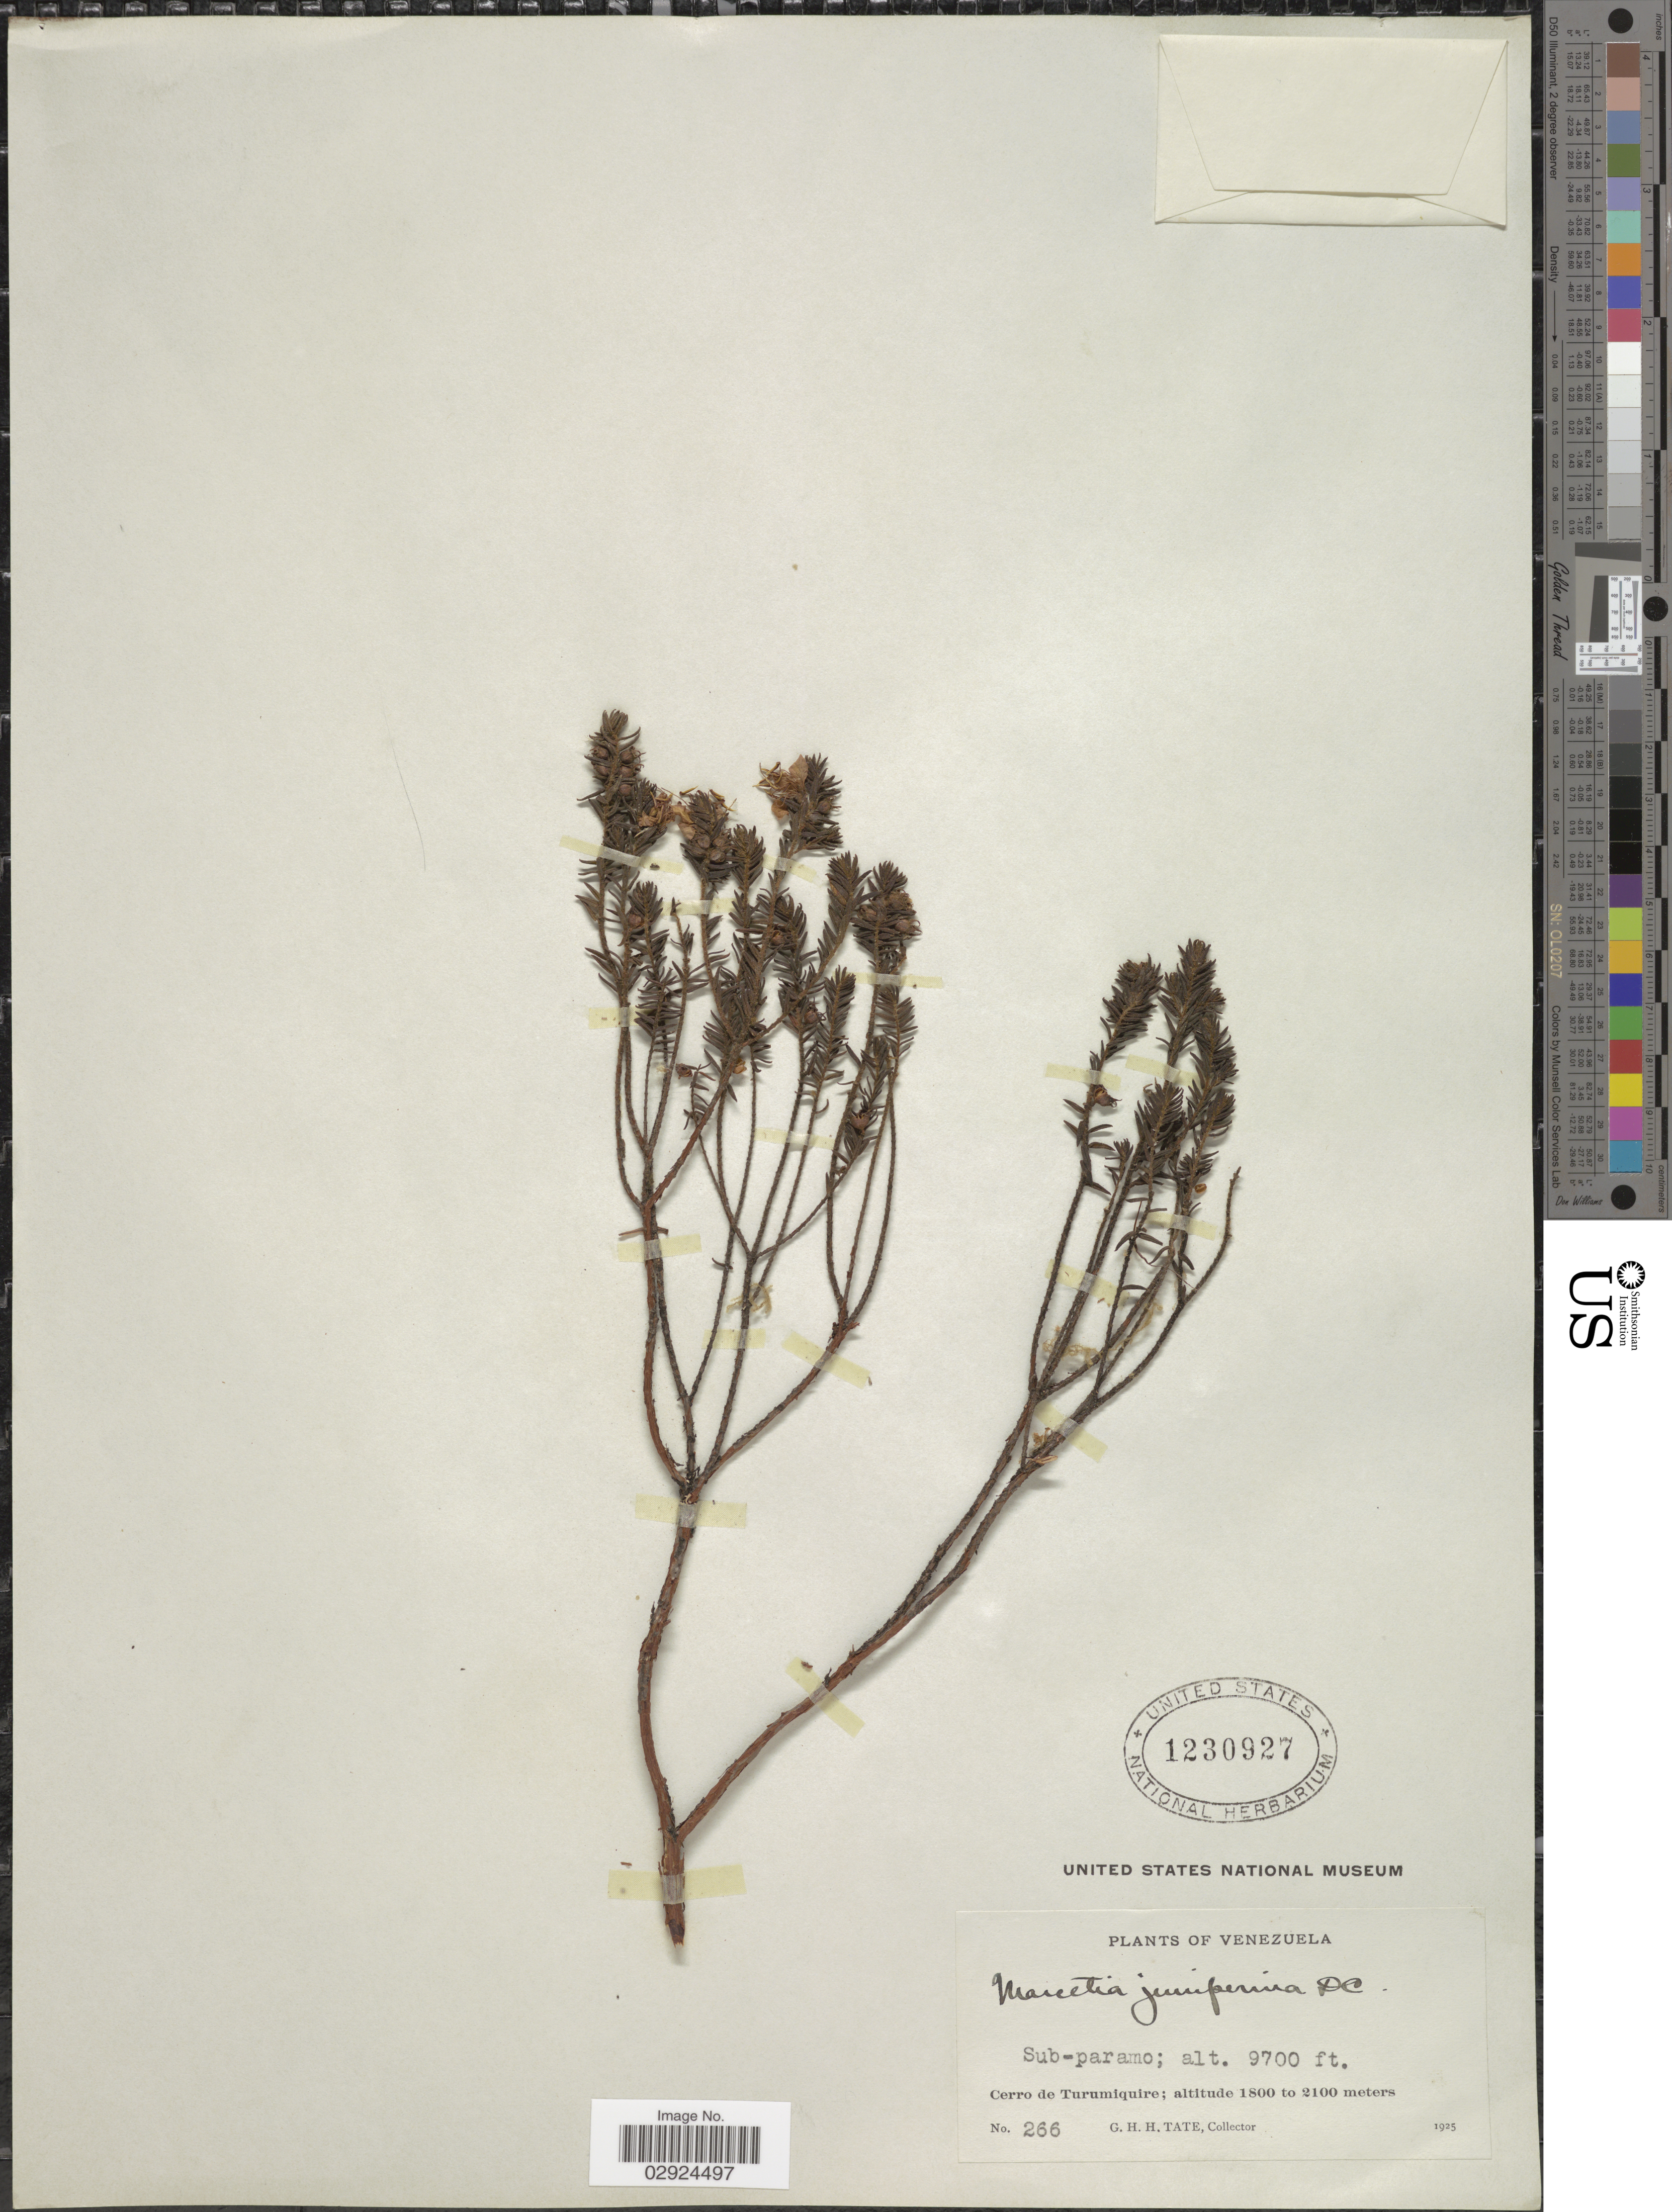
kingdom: Plantae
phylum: Tracheophyta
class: Magnoliopsida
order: Myrtales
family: Melastomataceae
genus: Marcetia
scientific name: Marcetia taxifolia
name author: (A. St.-Hil.) DC.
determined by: Nunes da Silva, Diego, (RB), Jardim Botanico do Rio de Janeiro - Herbario (BRAZIL)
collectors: G. H. H.Tate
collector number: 266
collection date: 1925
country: Venezuela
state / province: Sucre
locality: Cerro de Turumiquire.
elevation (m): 2957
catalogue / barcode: US 1230927